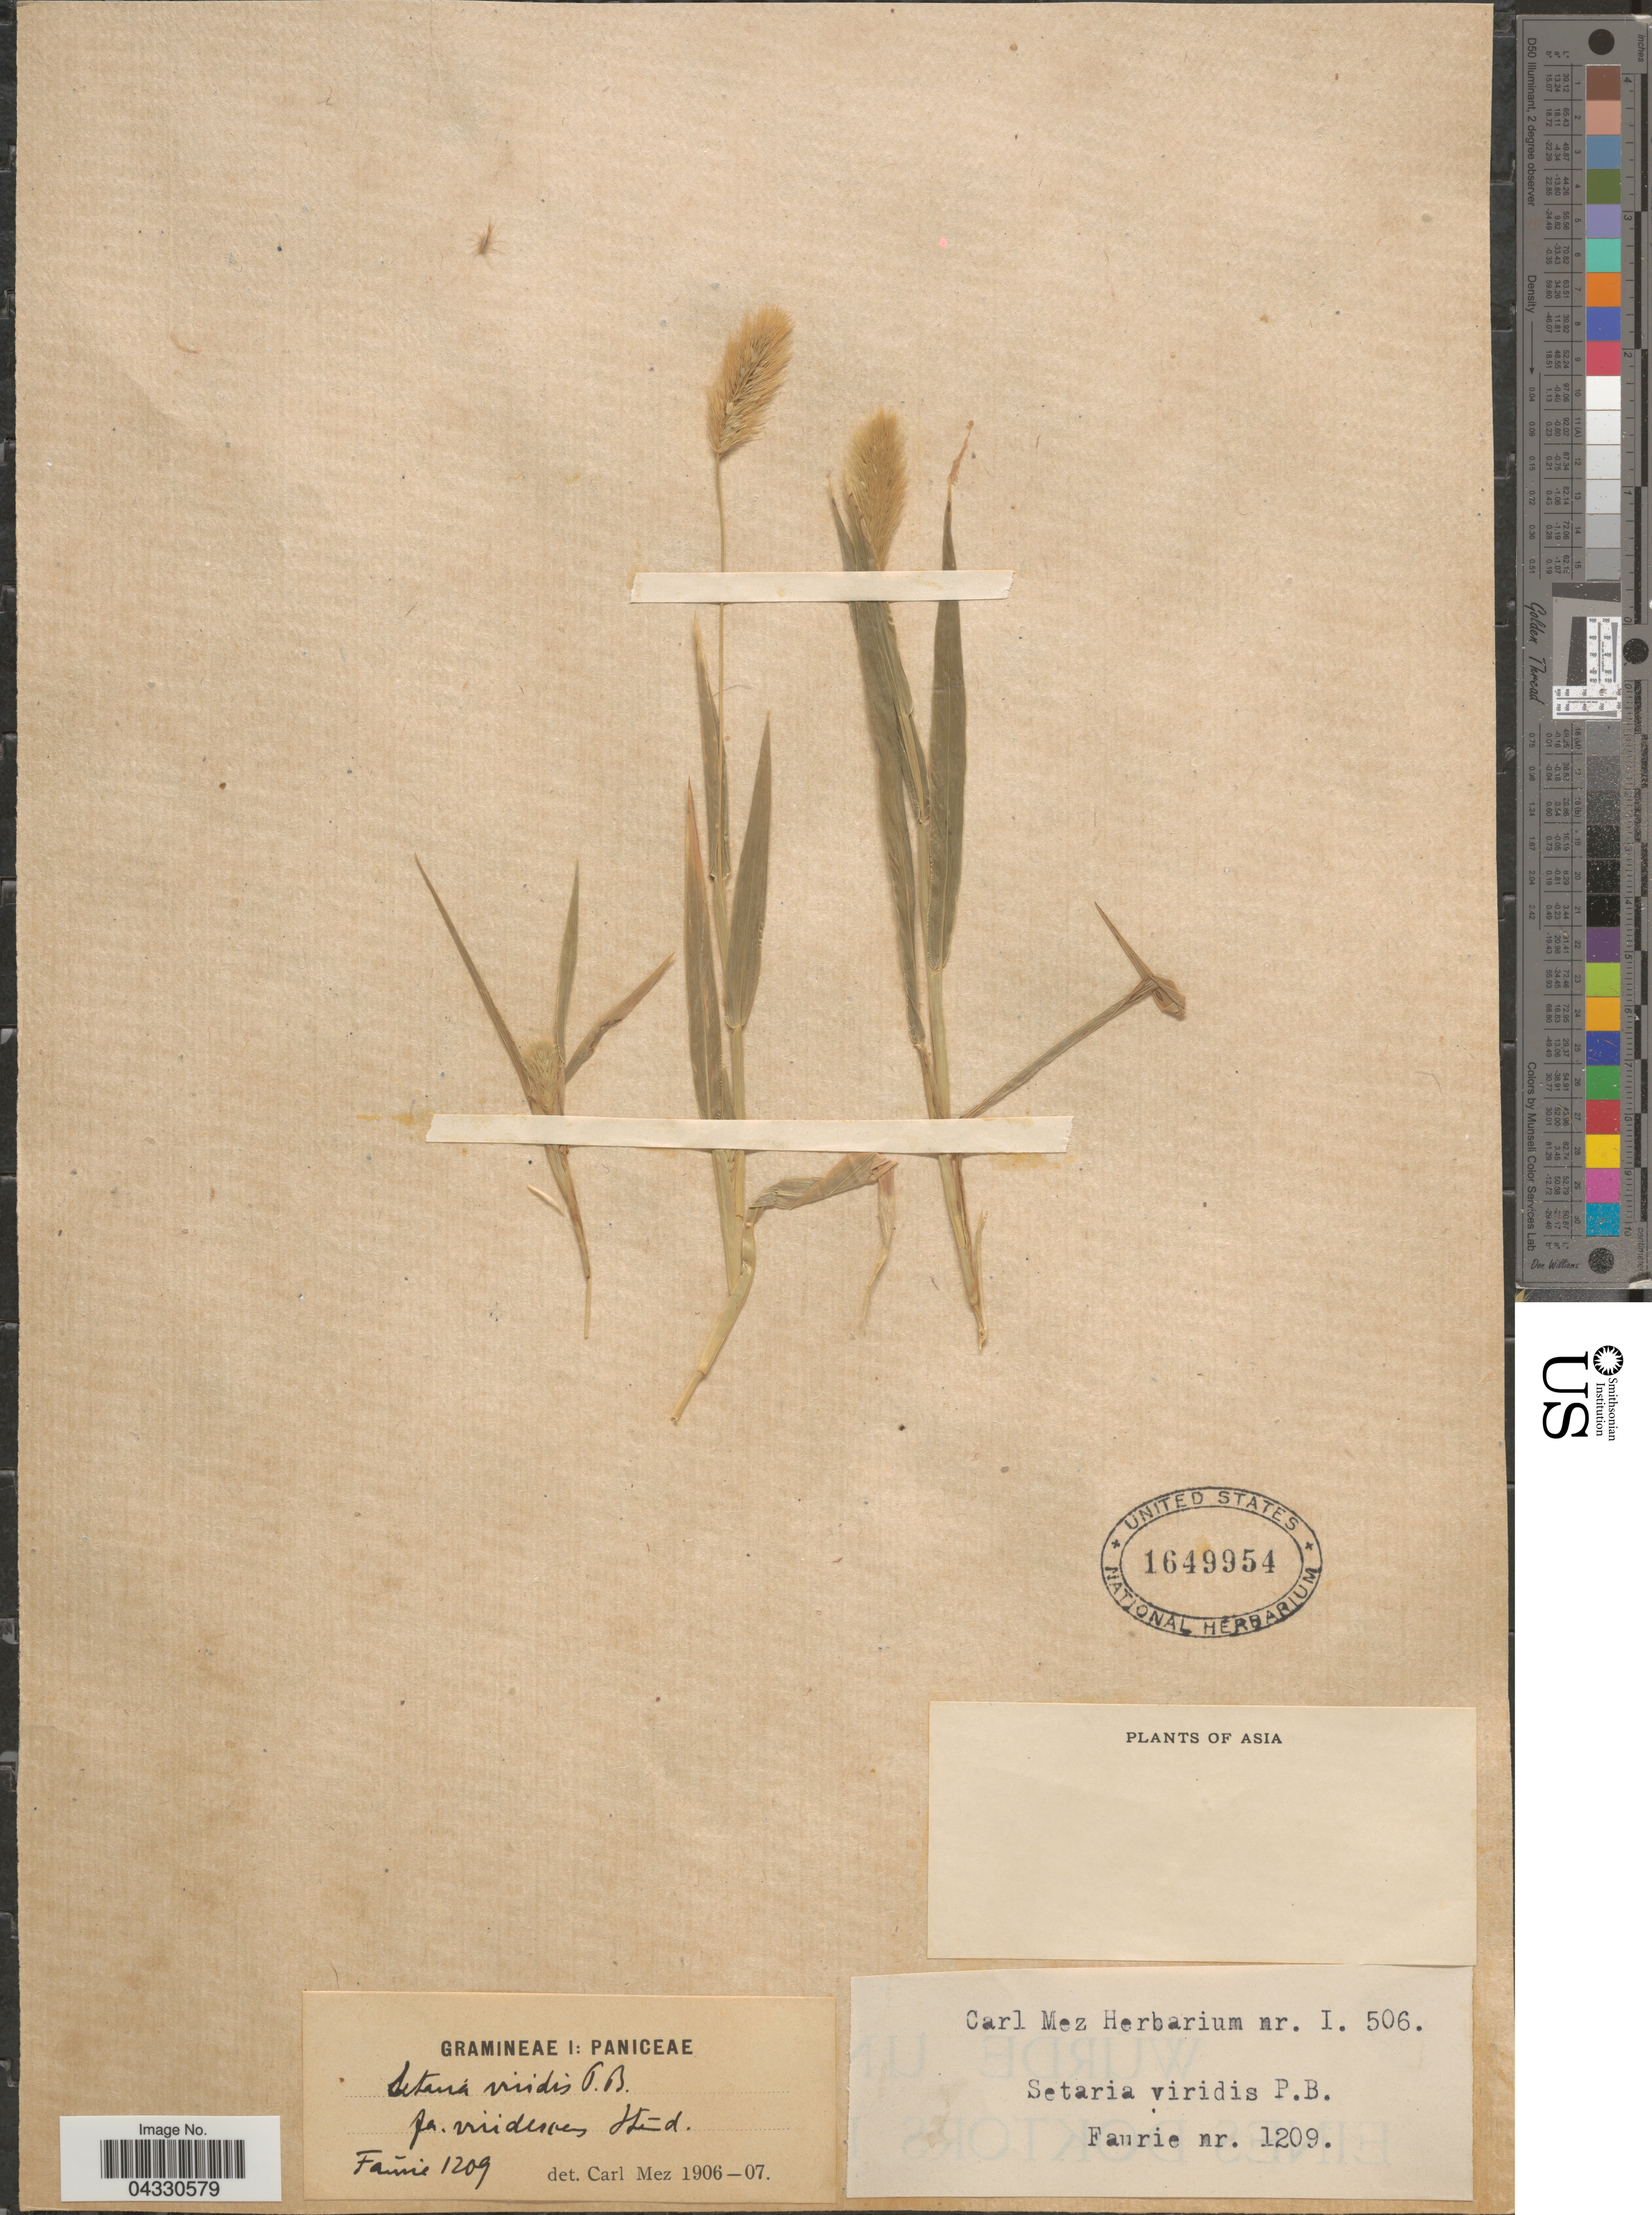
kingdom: Plantae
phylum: Tracheophyta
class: Liliopsida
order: Poales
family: Poaceae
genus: Setaria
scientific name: Setaria viridis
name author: (L.) P. Beauv.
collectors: -. Faurie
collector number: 1209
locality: Asia.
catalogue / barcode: US 1649954